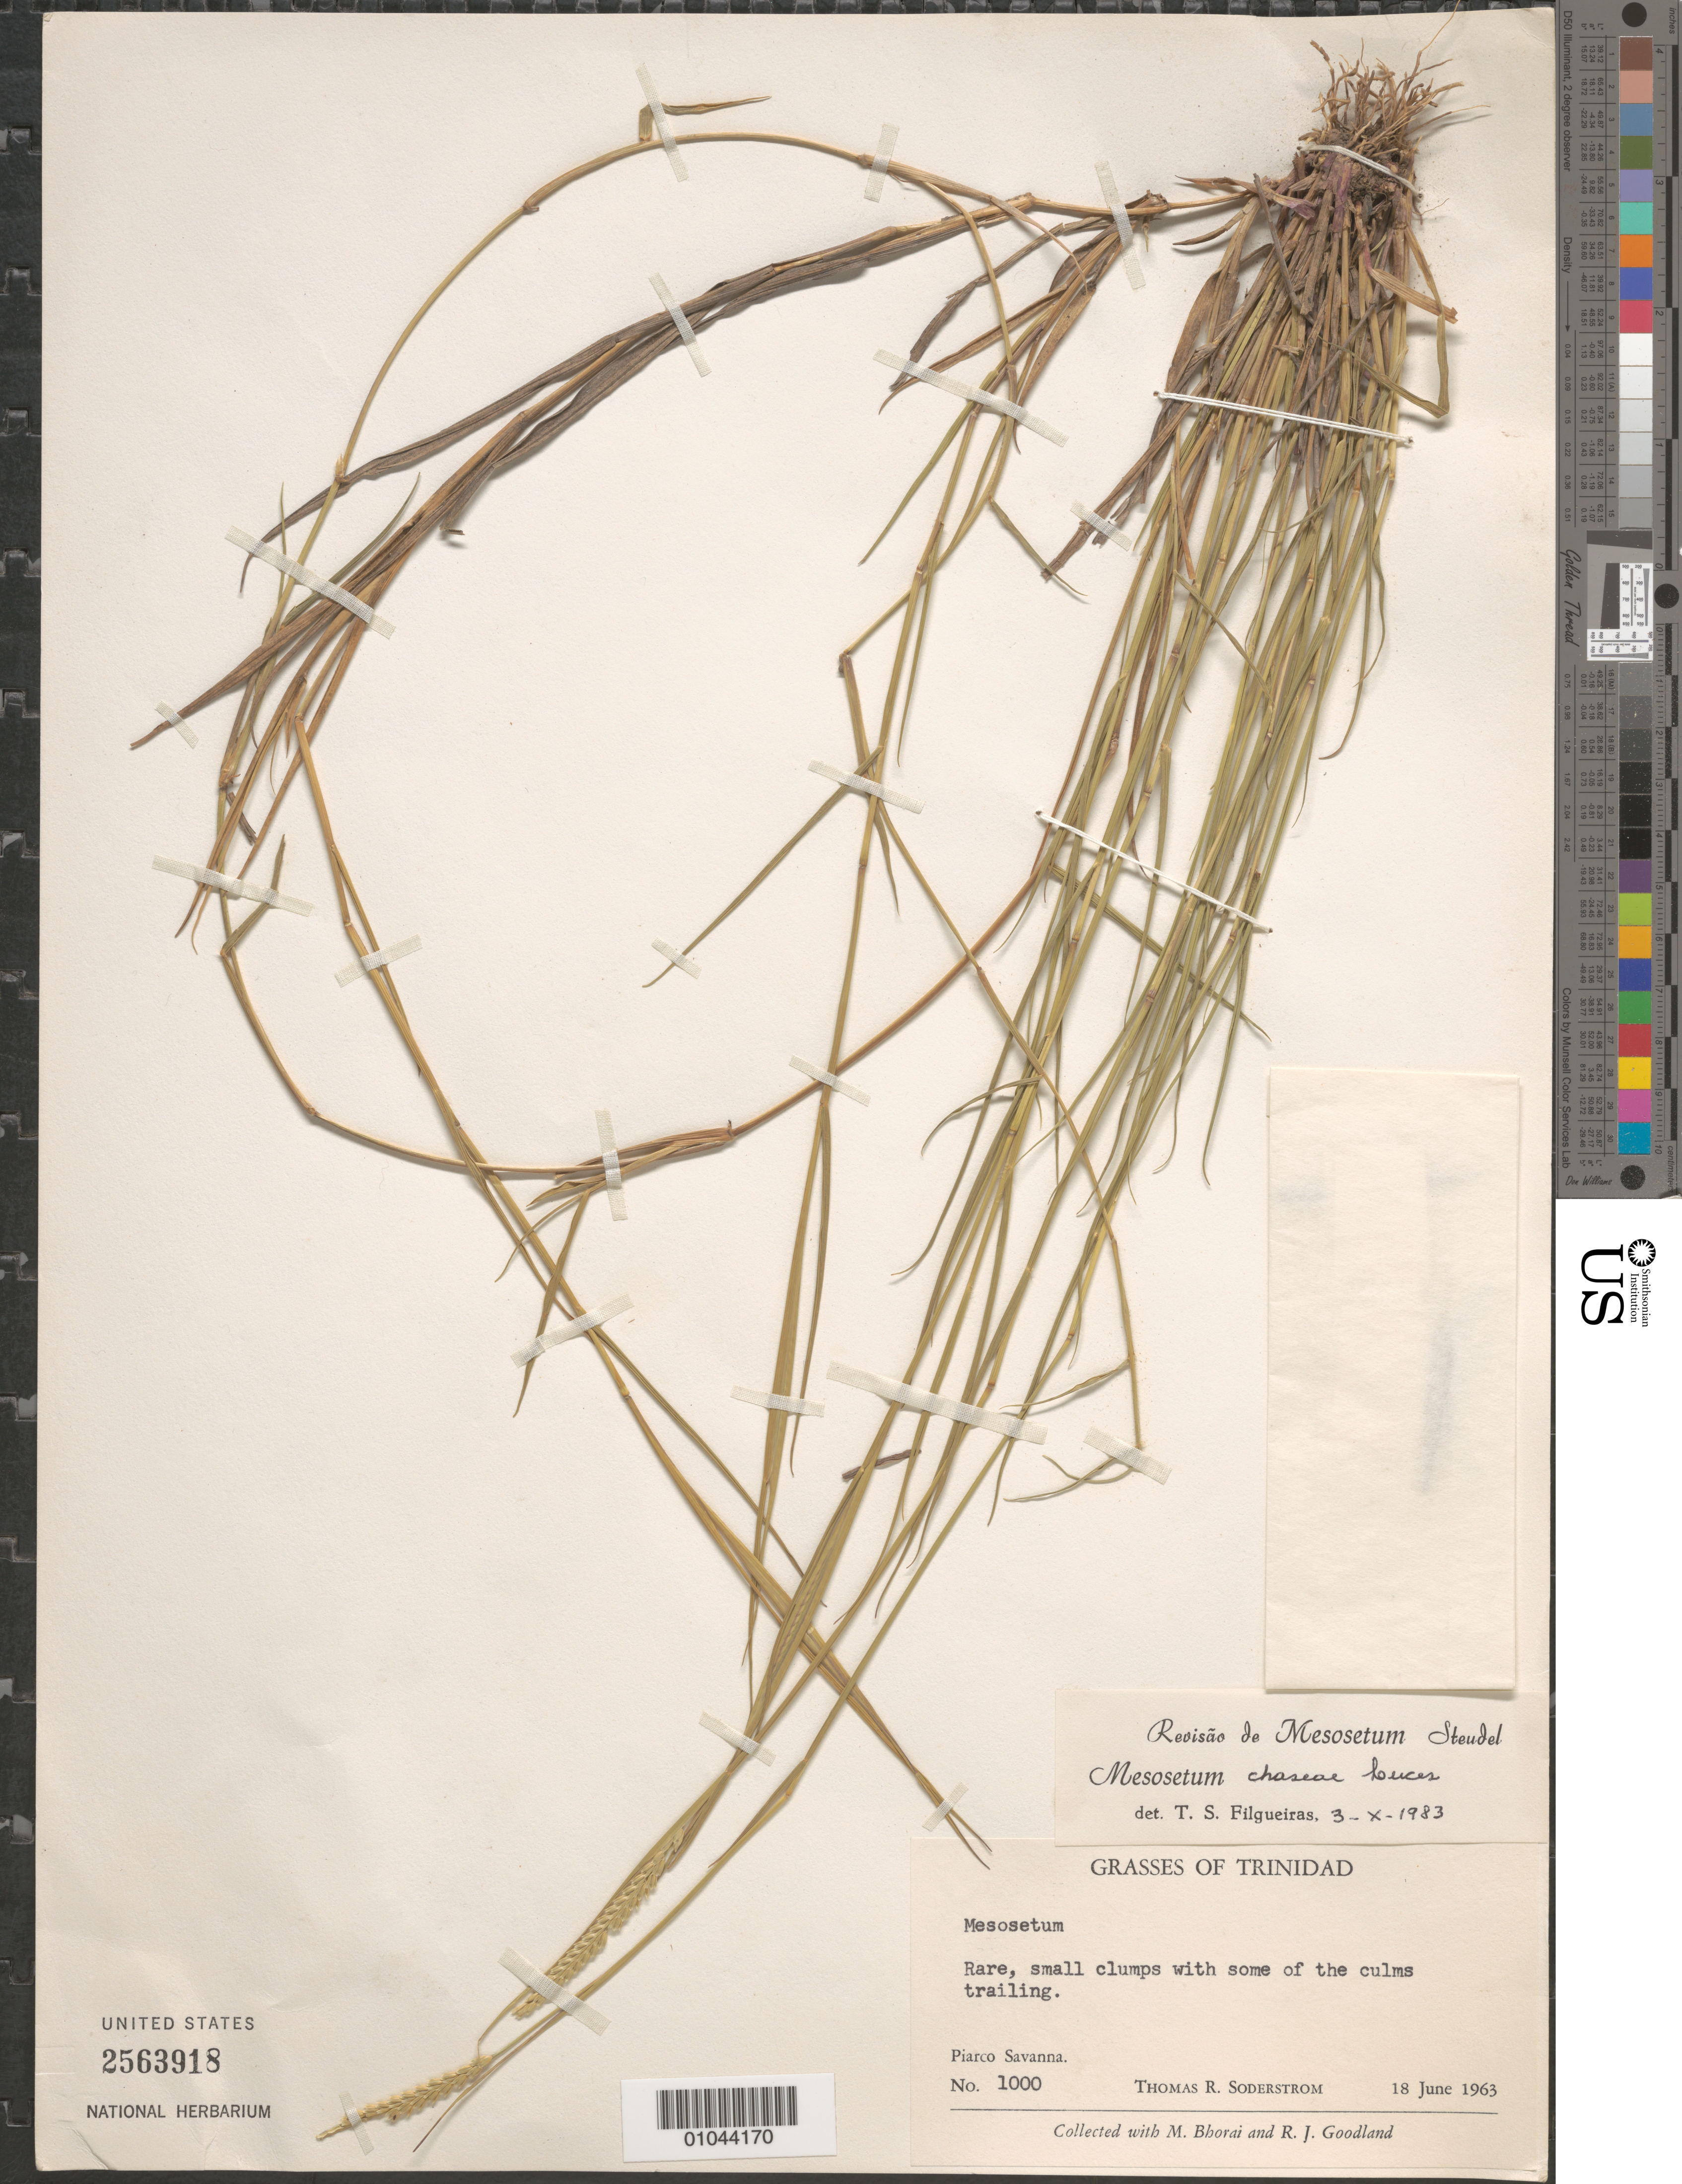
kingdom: Plantae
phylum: Tracheophyta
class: Liliopsida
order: Poales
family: Poaceae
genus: Mesosetum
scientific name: Mesosetum chaseae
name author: Luces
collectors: T. R. Soderstrom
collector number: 1000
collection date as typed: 18 Jun 1963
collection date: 1963-06-18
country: Trinidad and Tobago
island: Trinidad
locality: Piarco Savanna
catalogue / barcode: US 2563918